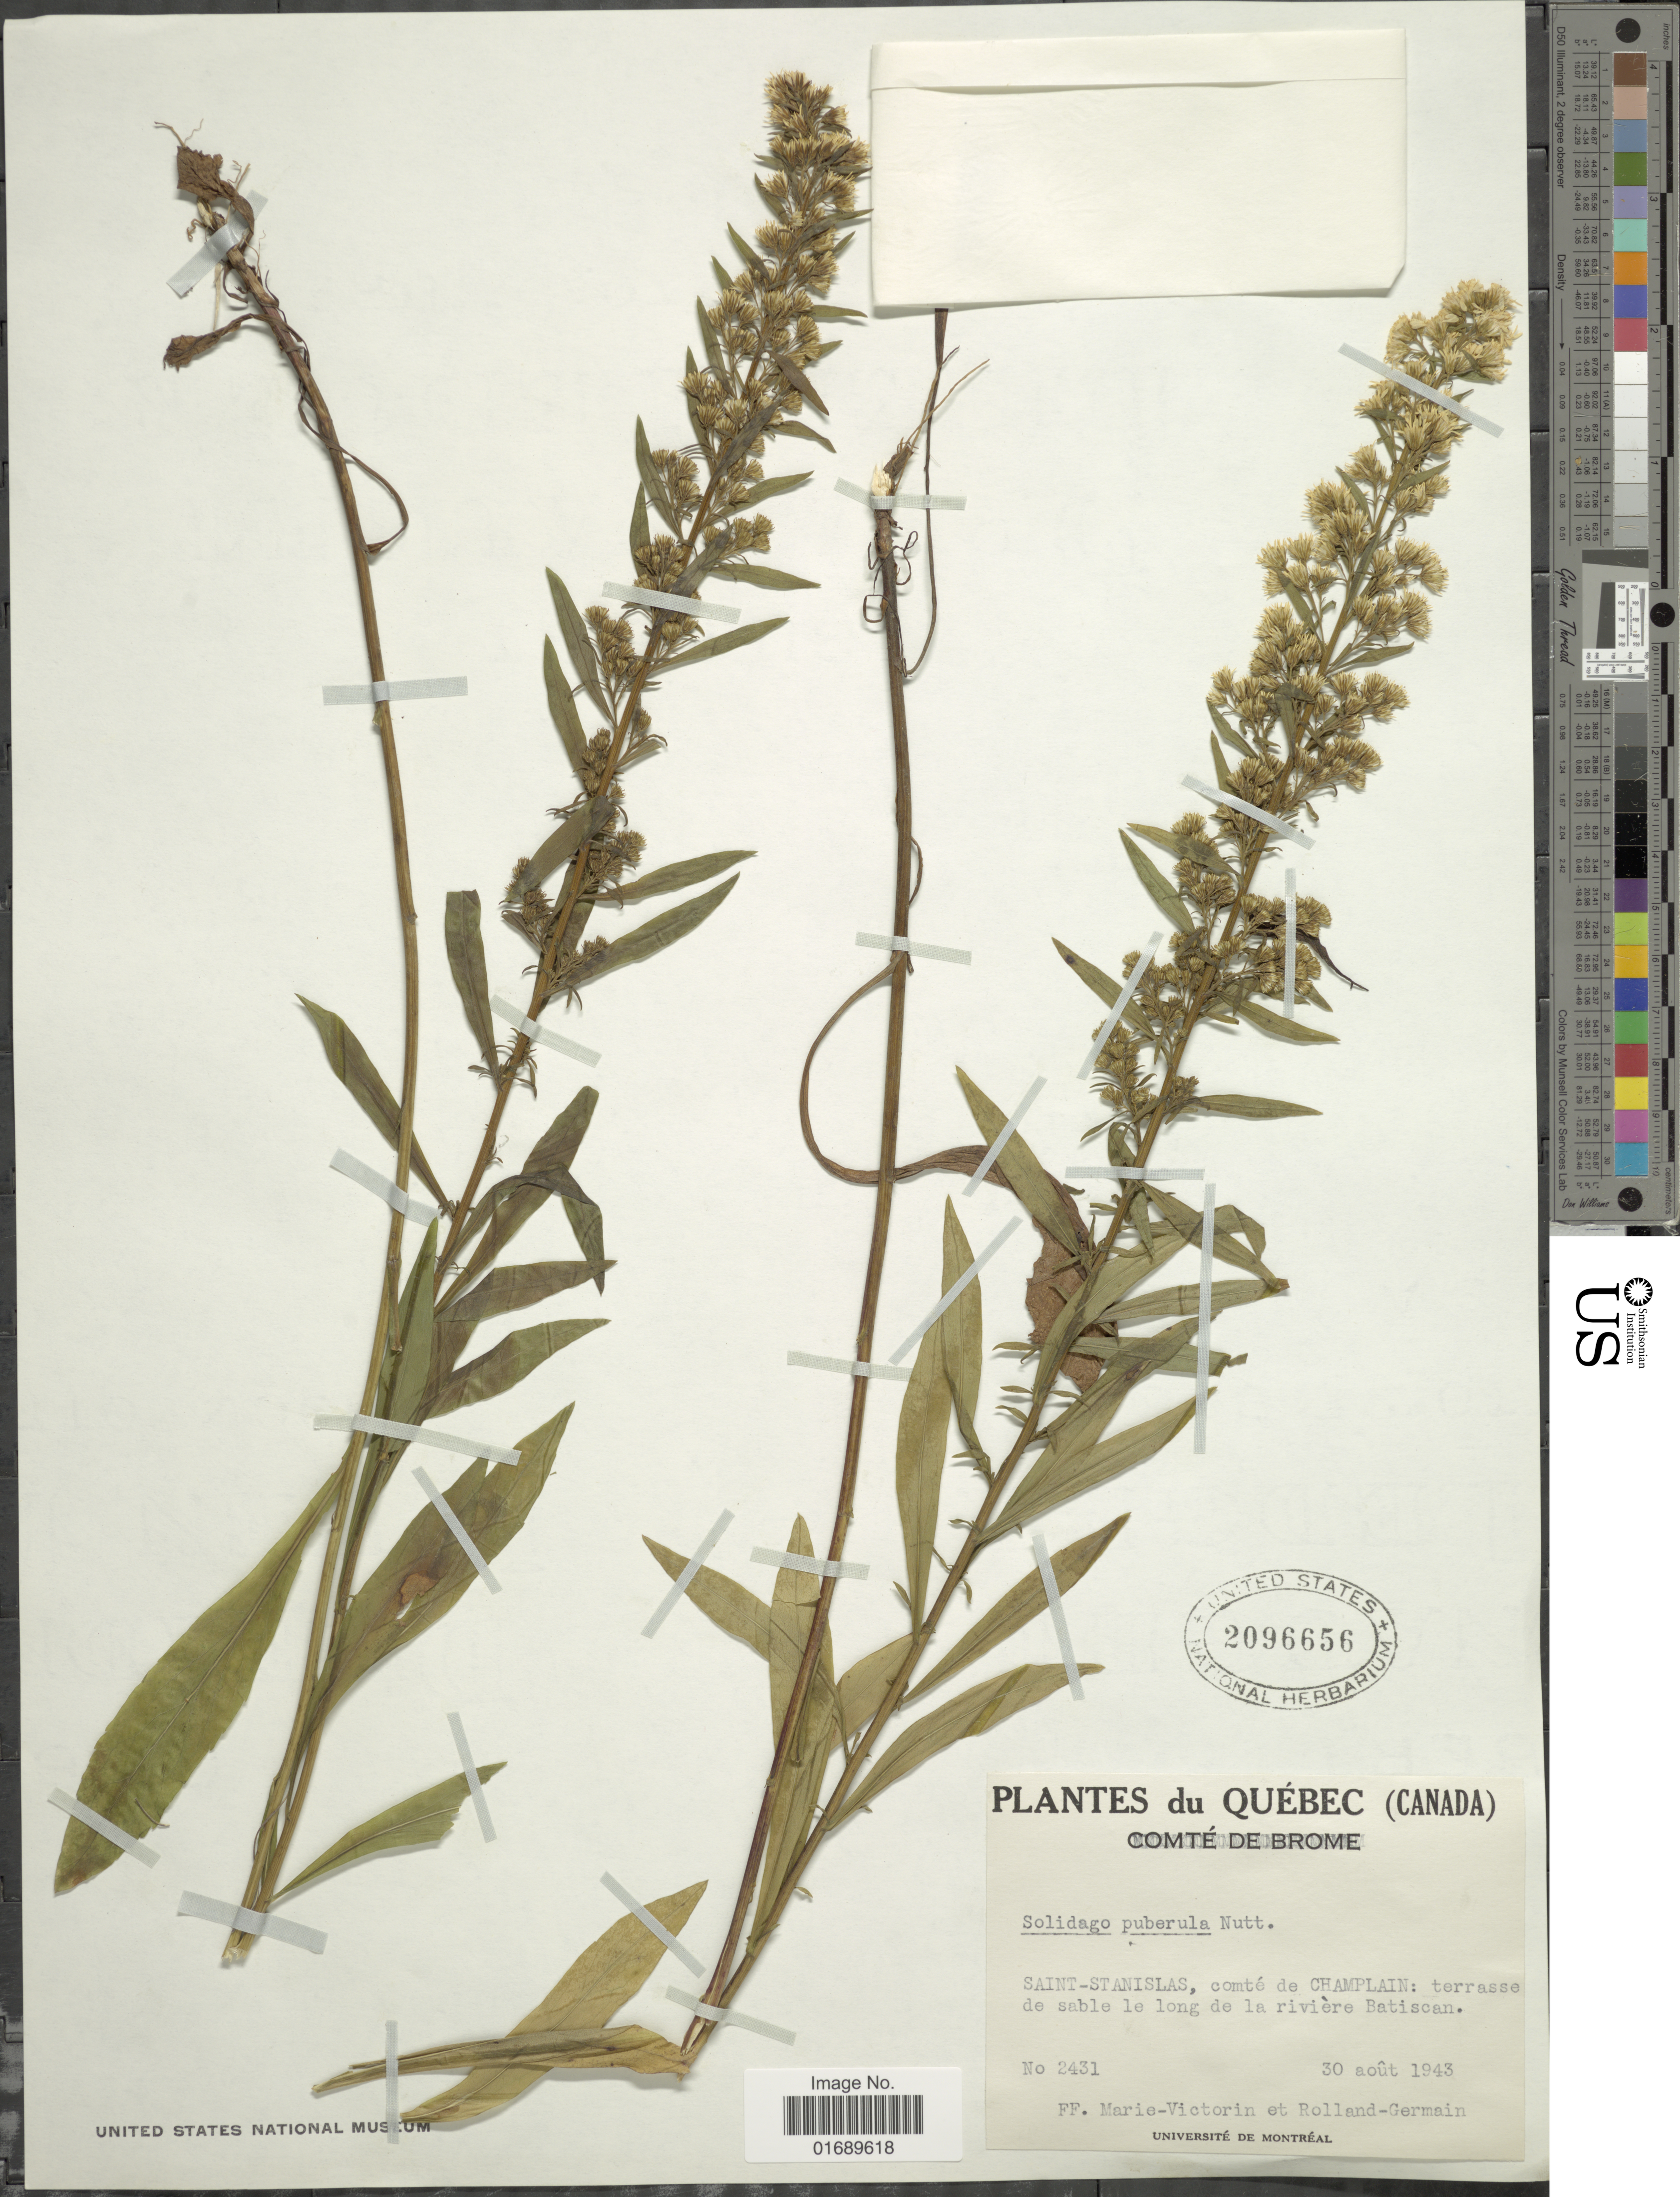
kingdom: Plantae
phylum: Tracheophyta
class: Magnoliopsida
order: Asterales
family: Asteraceae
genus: Solidago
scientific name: Solidago puberula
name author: Nutt.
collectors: Fr. Marie-Victorin & Rolland-Germain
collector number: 2431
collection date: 1943-08-30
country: Canada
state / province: Quebec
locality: Comté de Brome, Saint-Stanislas, comté de Champlain: terrasse de sable le long de la rivière Batiscan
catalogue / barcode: US 2096656